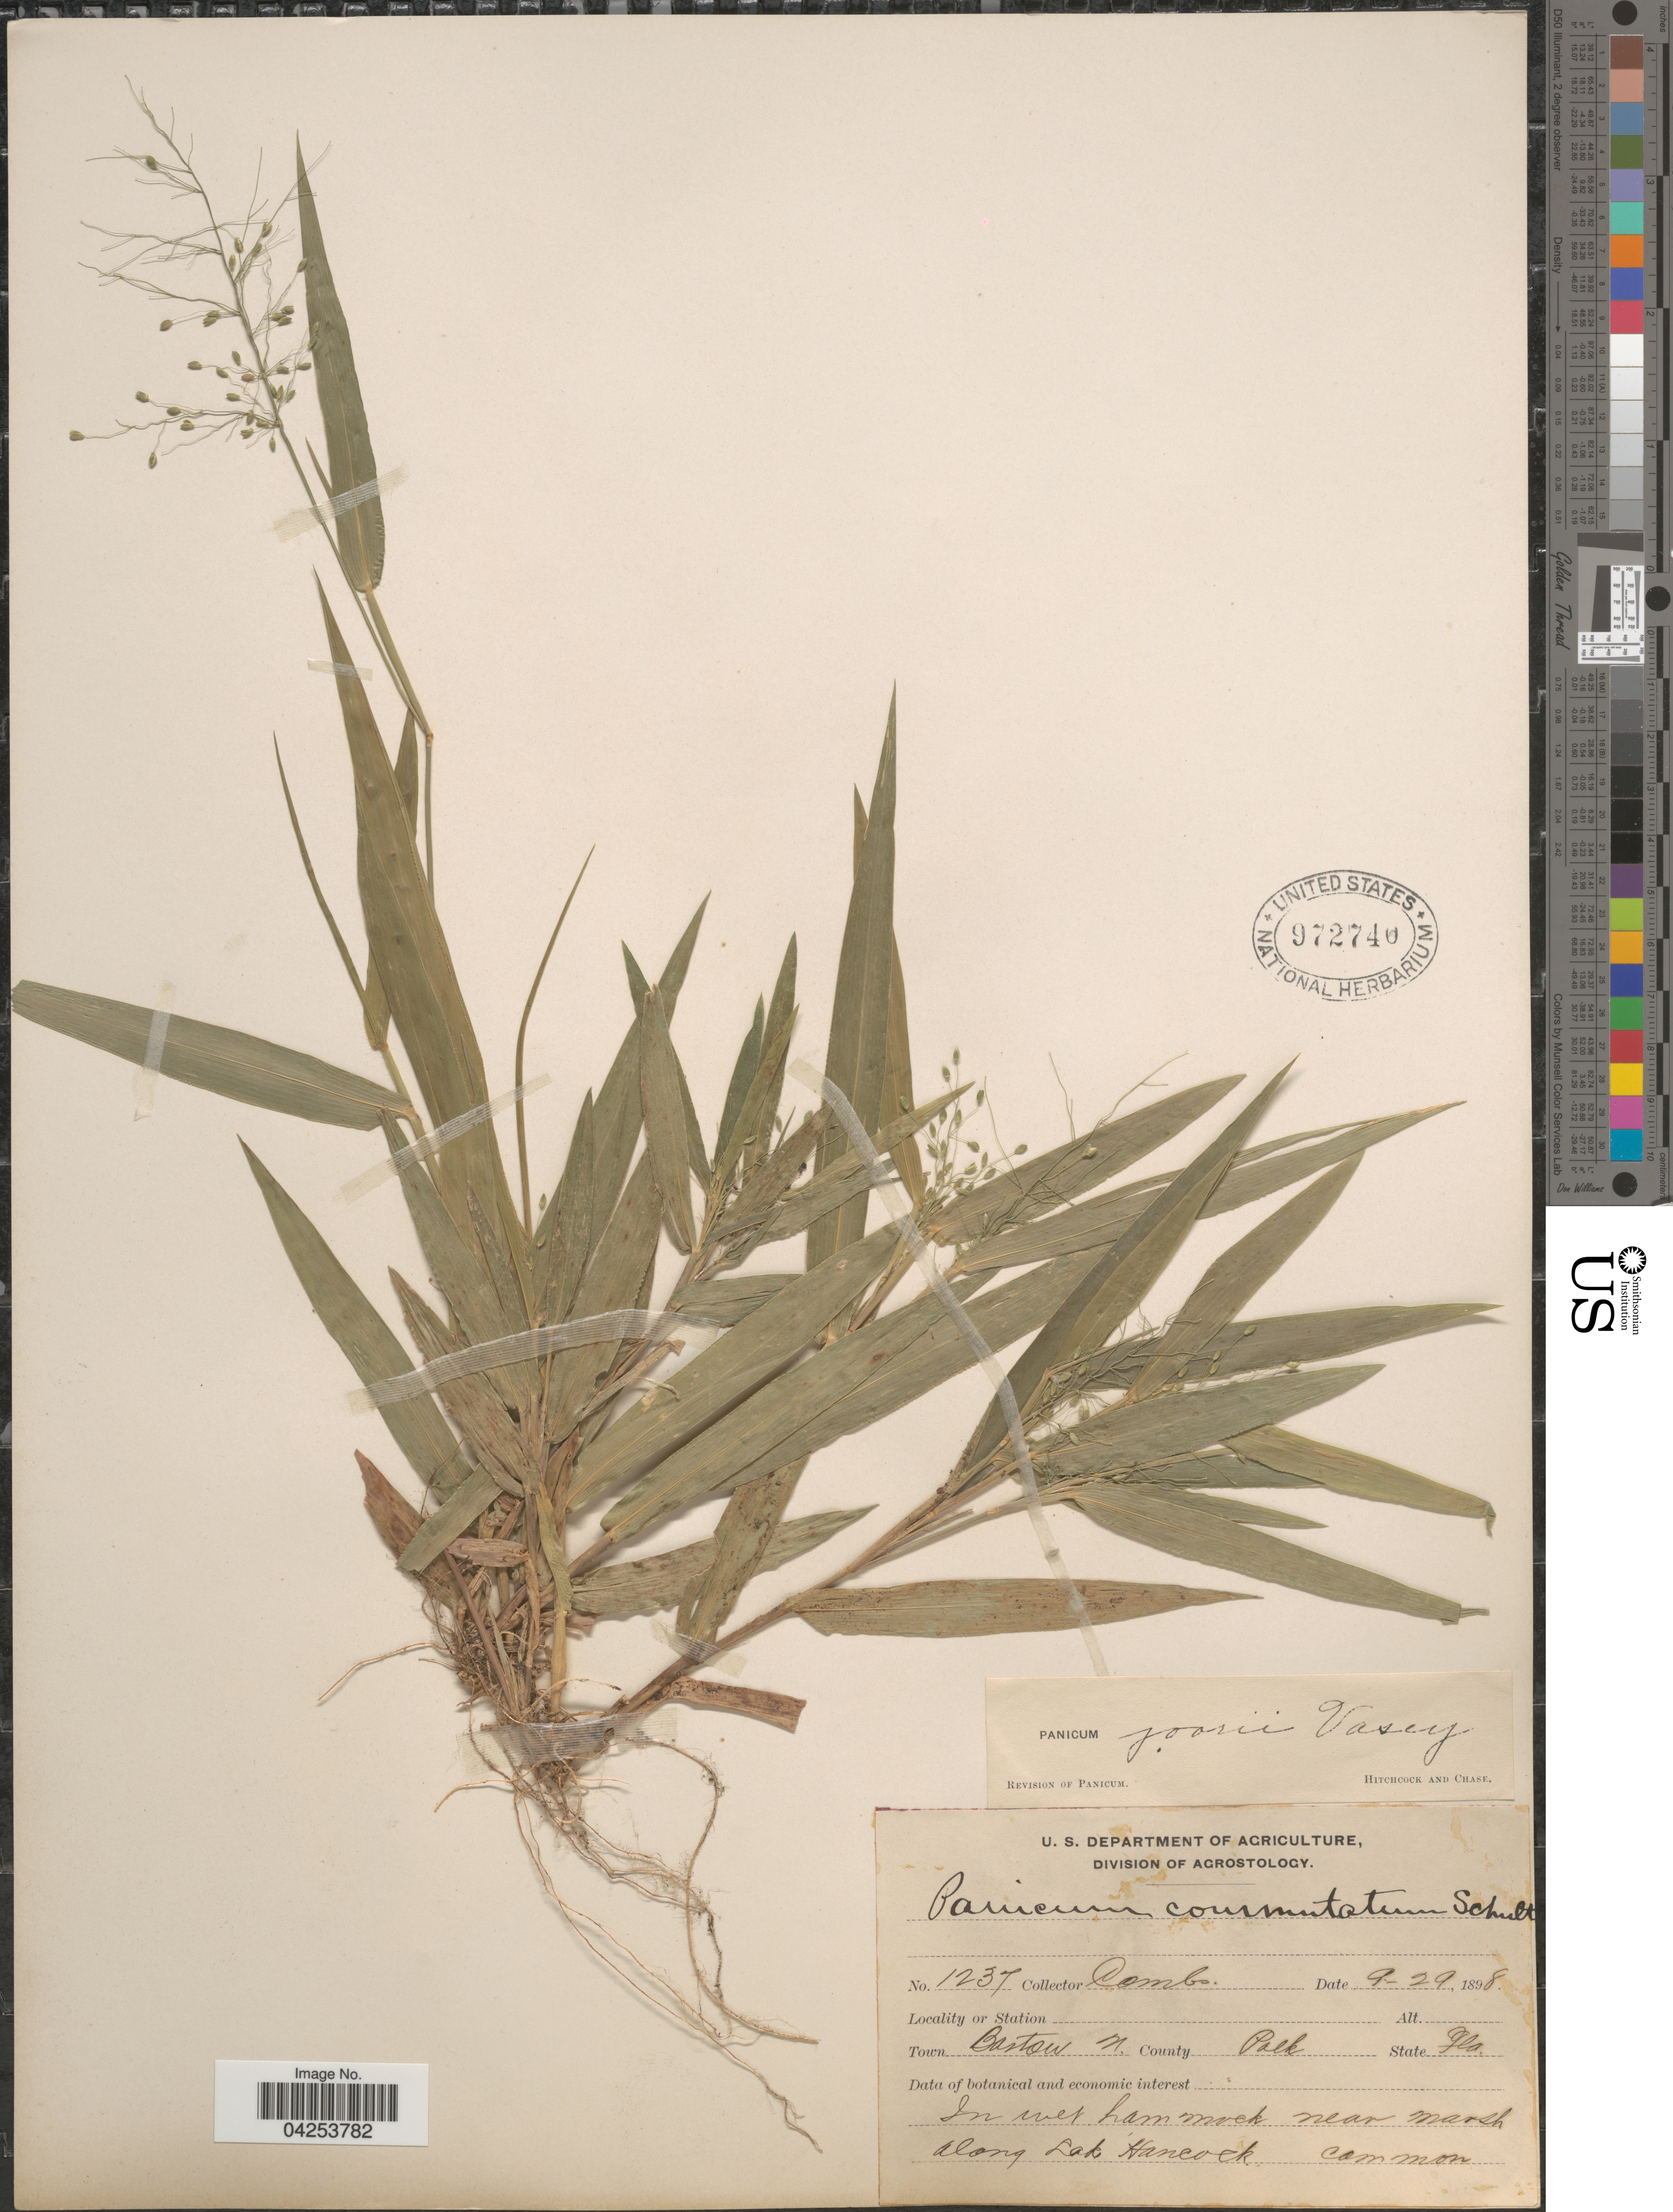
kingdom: Plantae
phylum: Tracheophyta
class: Liliopsida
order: Poales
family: Poaceae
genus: Dichanthelium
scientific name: Dichanthelium commutatum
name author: (Schult.) Gould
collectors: -. Combs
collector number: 1237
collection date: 1898-09-29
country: United States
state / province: Florida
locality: Town Bartow N. County Polk. In wet hammock near marsh along Lake Hancock.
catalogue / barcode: US 972740